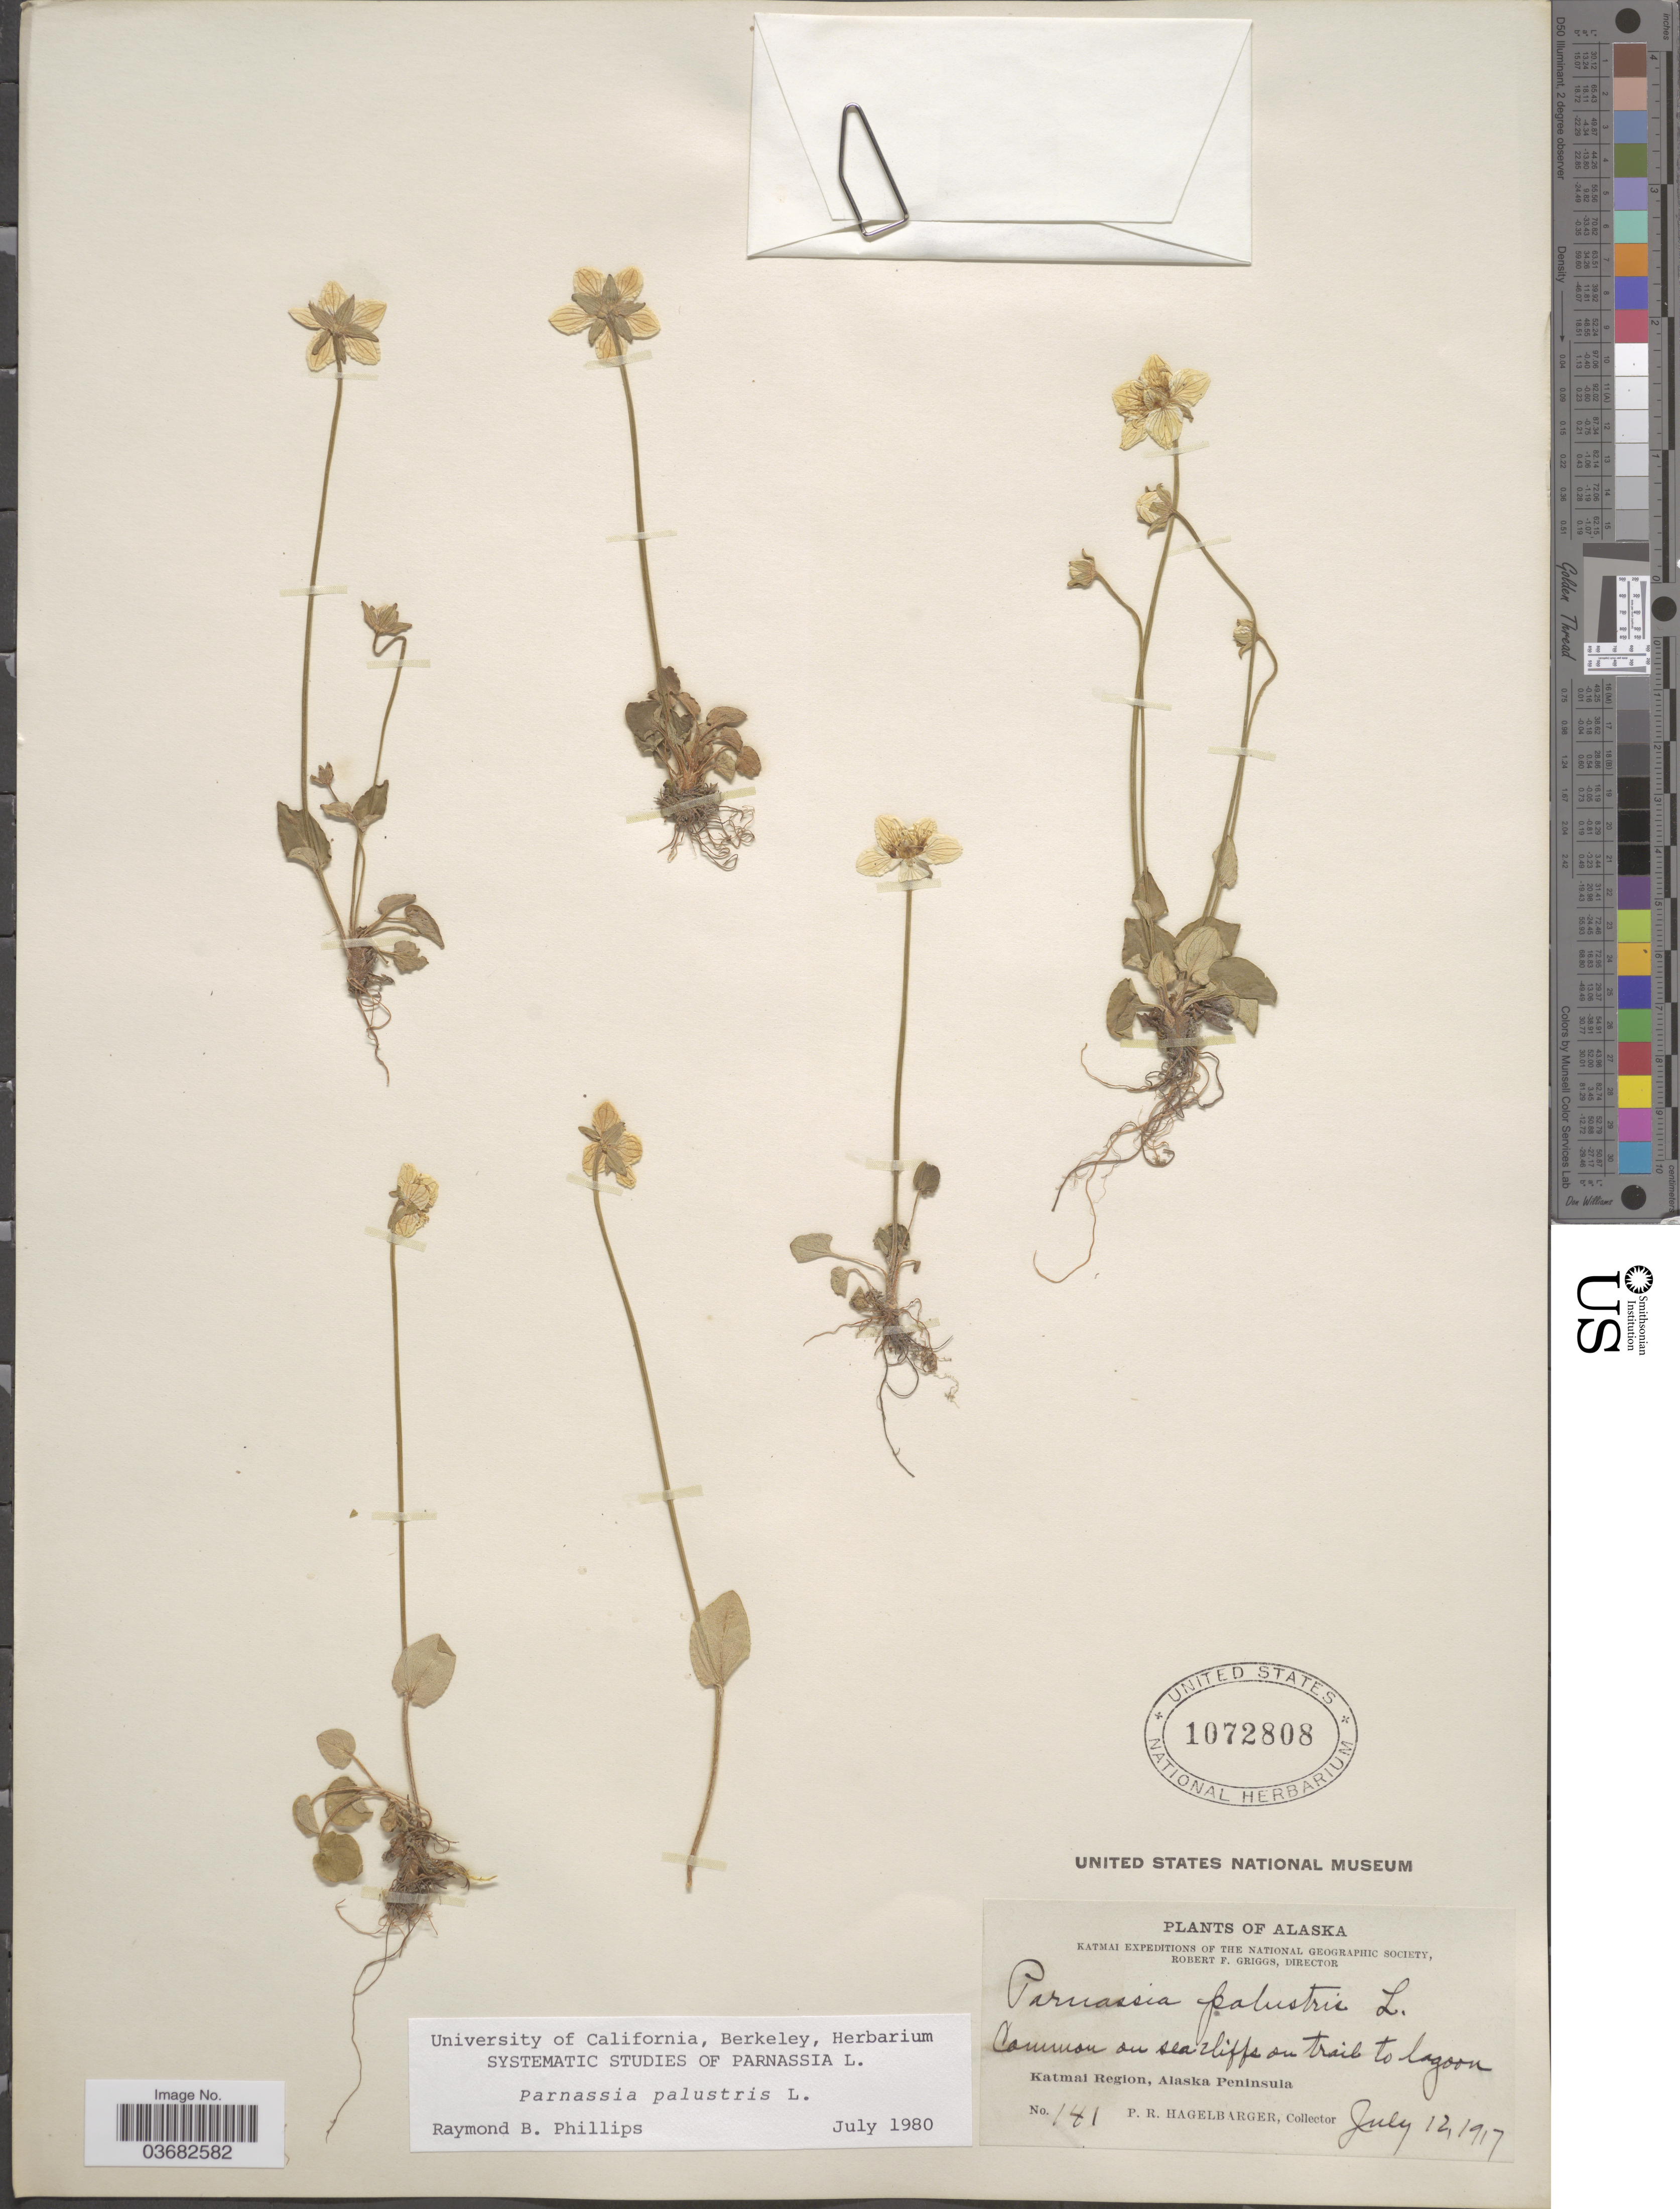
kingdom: Plantae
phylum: Tracheophyta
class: Magnoliopsida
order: Celastrales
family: Parnassiaceae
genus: Parnassia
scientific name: Parnassia palustris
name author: L.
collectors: P. Hagelbarger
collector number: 141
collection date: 1917-07-12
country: United States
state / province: Alaska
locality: Katmai Expeditions of the National Geographic Society. Common on sea cliffs on trail to lagoon. Katmai Region, Alaska Peninsula.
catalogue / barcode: US 1072808